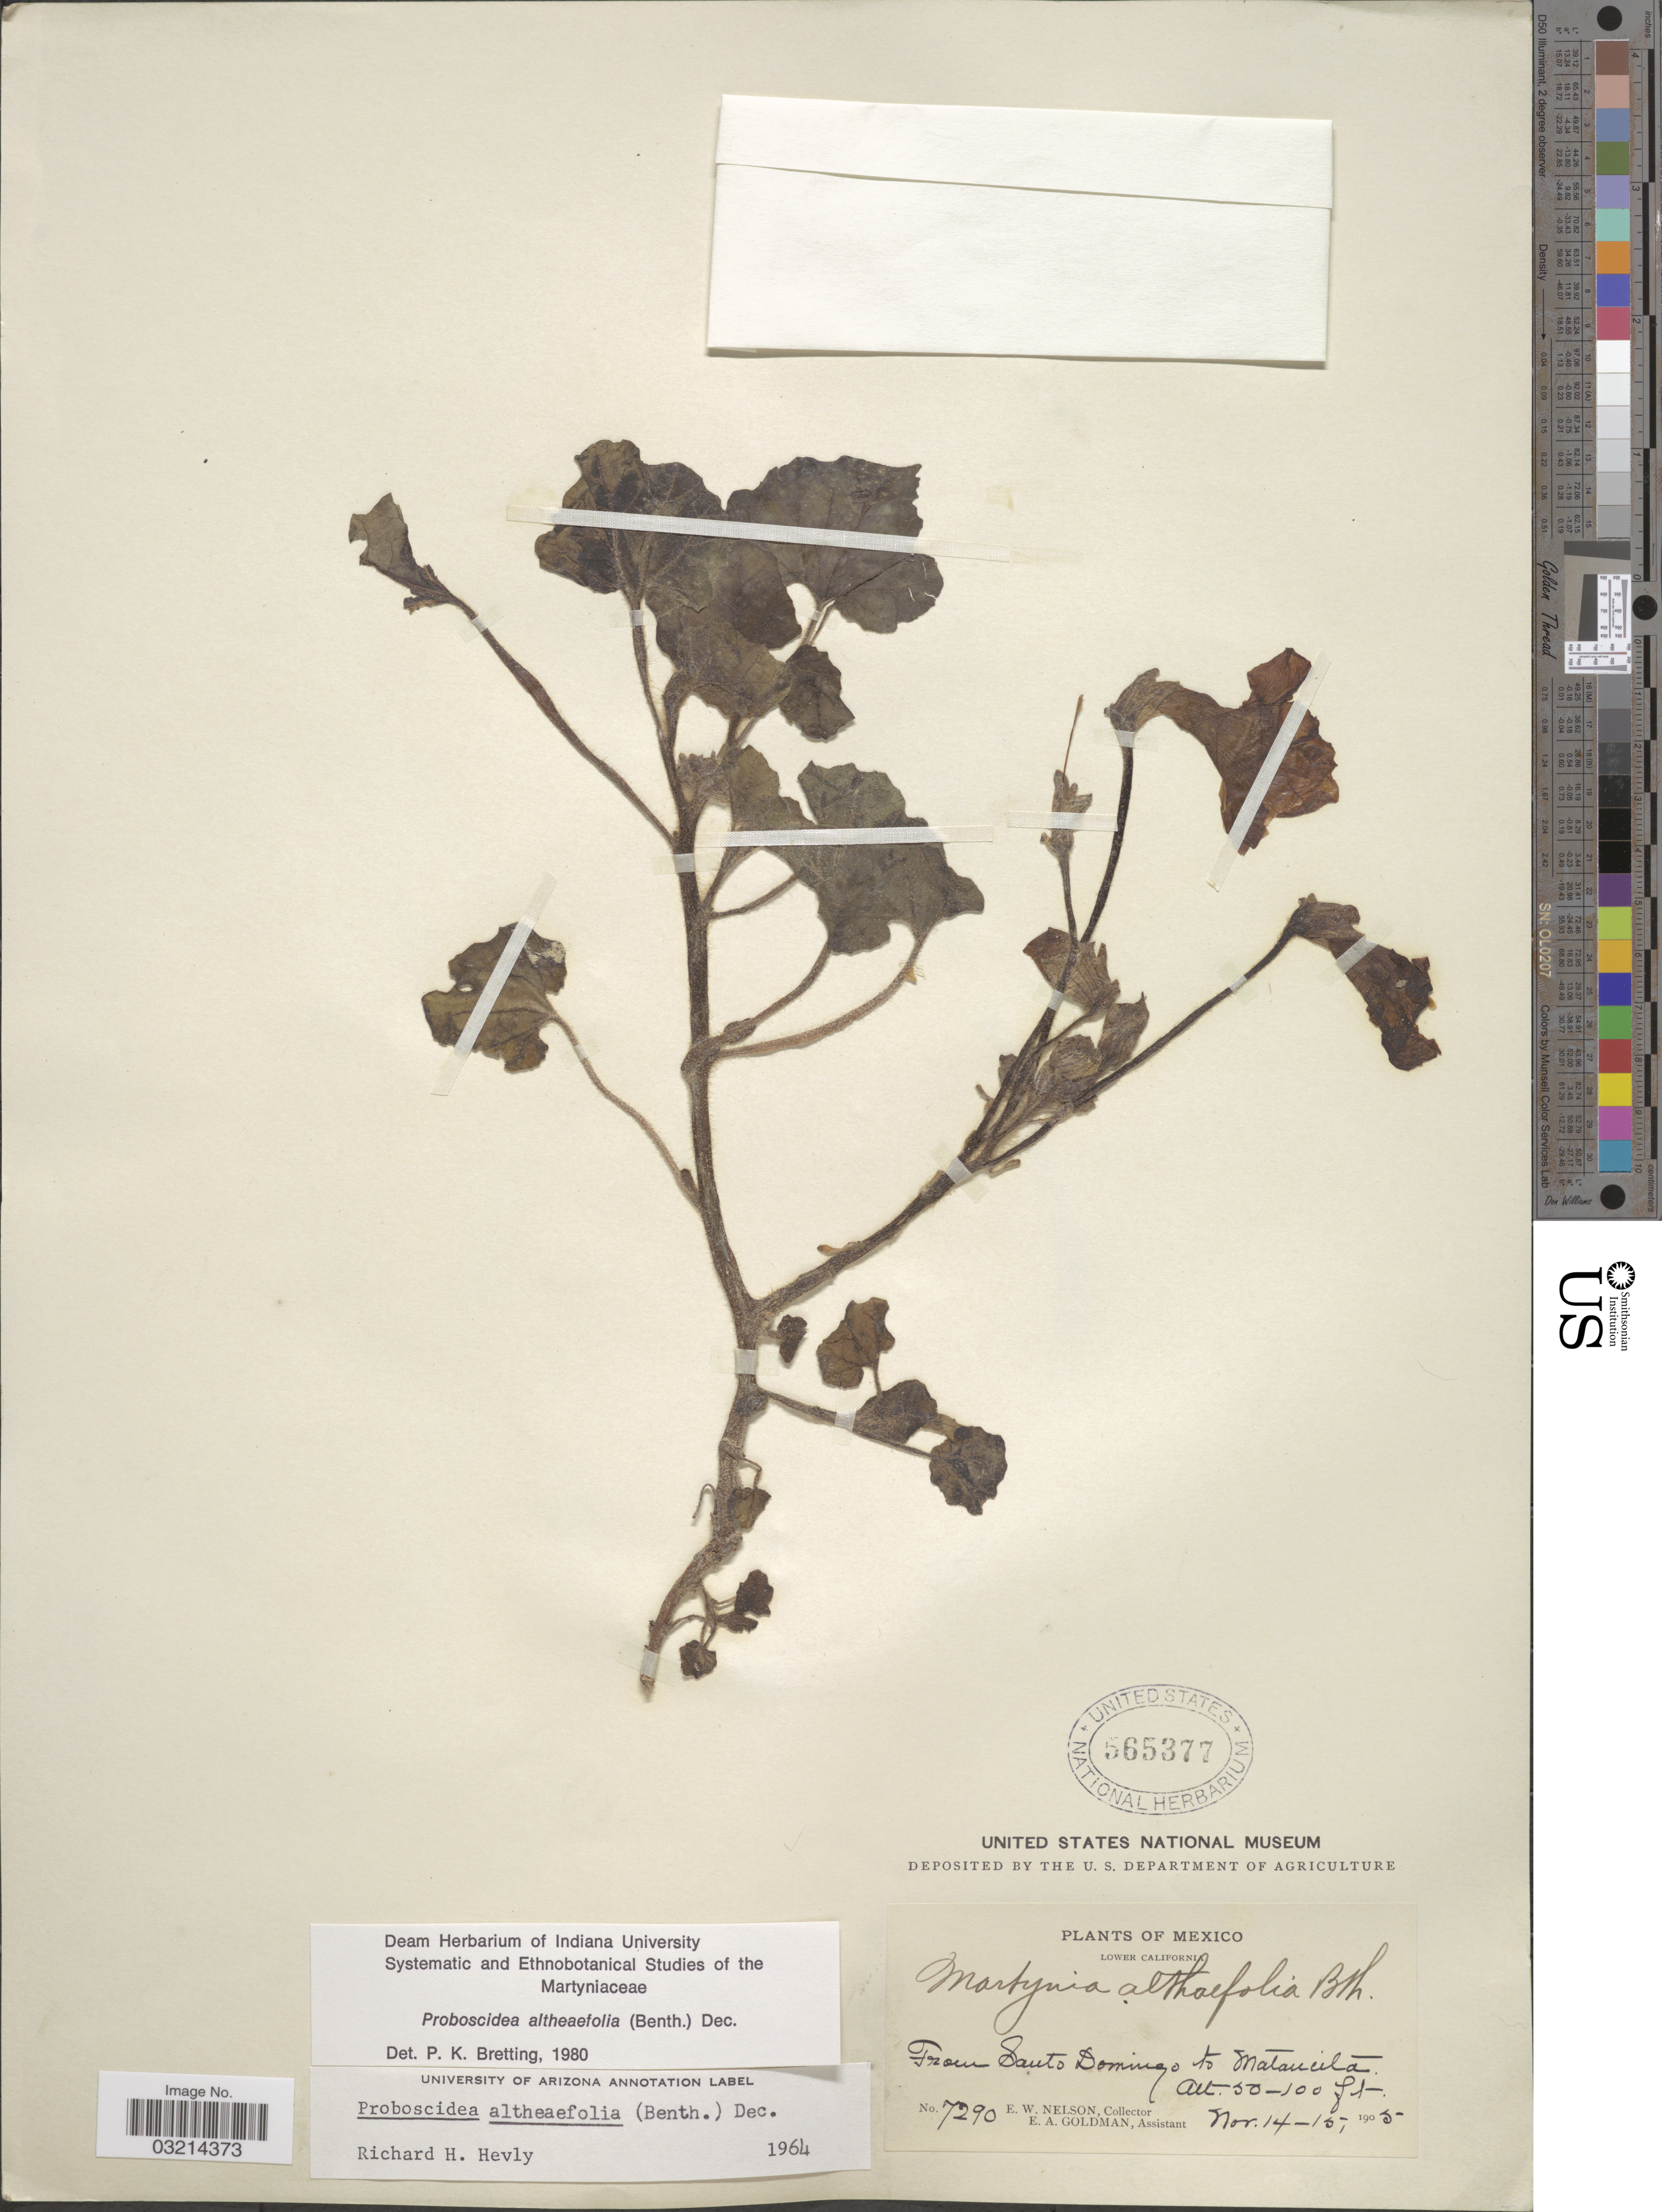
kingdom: Plantae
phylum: Tracheophyta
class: Magnoliopsida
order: Lamiales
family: Martyniaceae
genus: Proboscidea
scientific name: Proboscidea althaeifolia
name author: (Benth.) Decne.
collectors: E. W. Nelson & E. A. Goldman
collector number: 7290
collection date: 1905-11-14/1905-11-15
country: Mexico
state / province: Baja California Sur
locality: Lower California, From Santo Domingo to Matancita.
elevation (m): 15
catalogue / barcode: US 565377